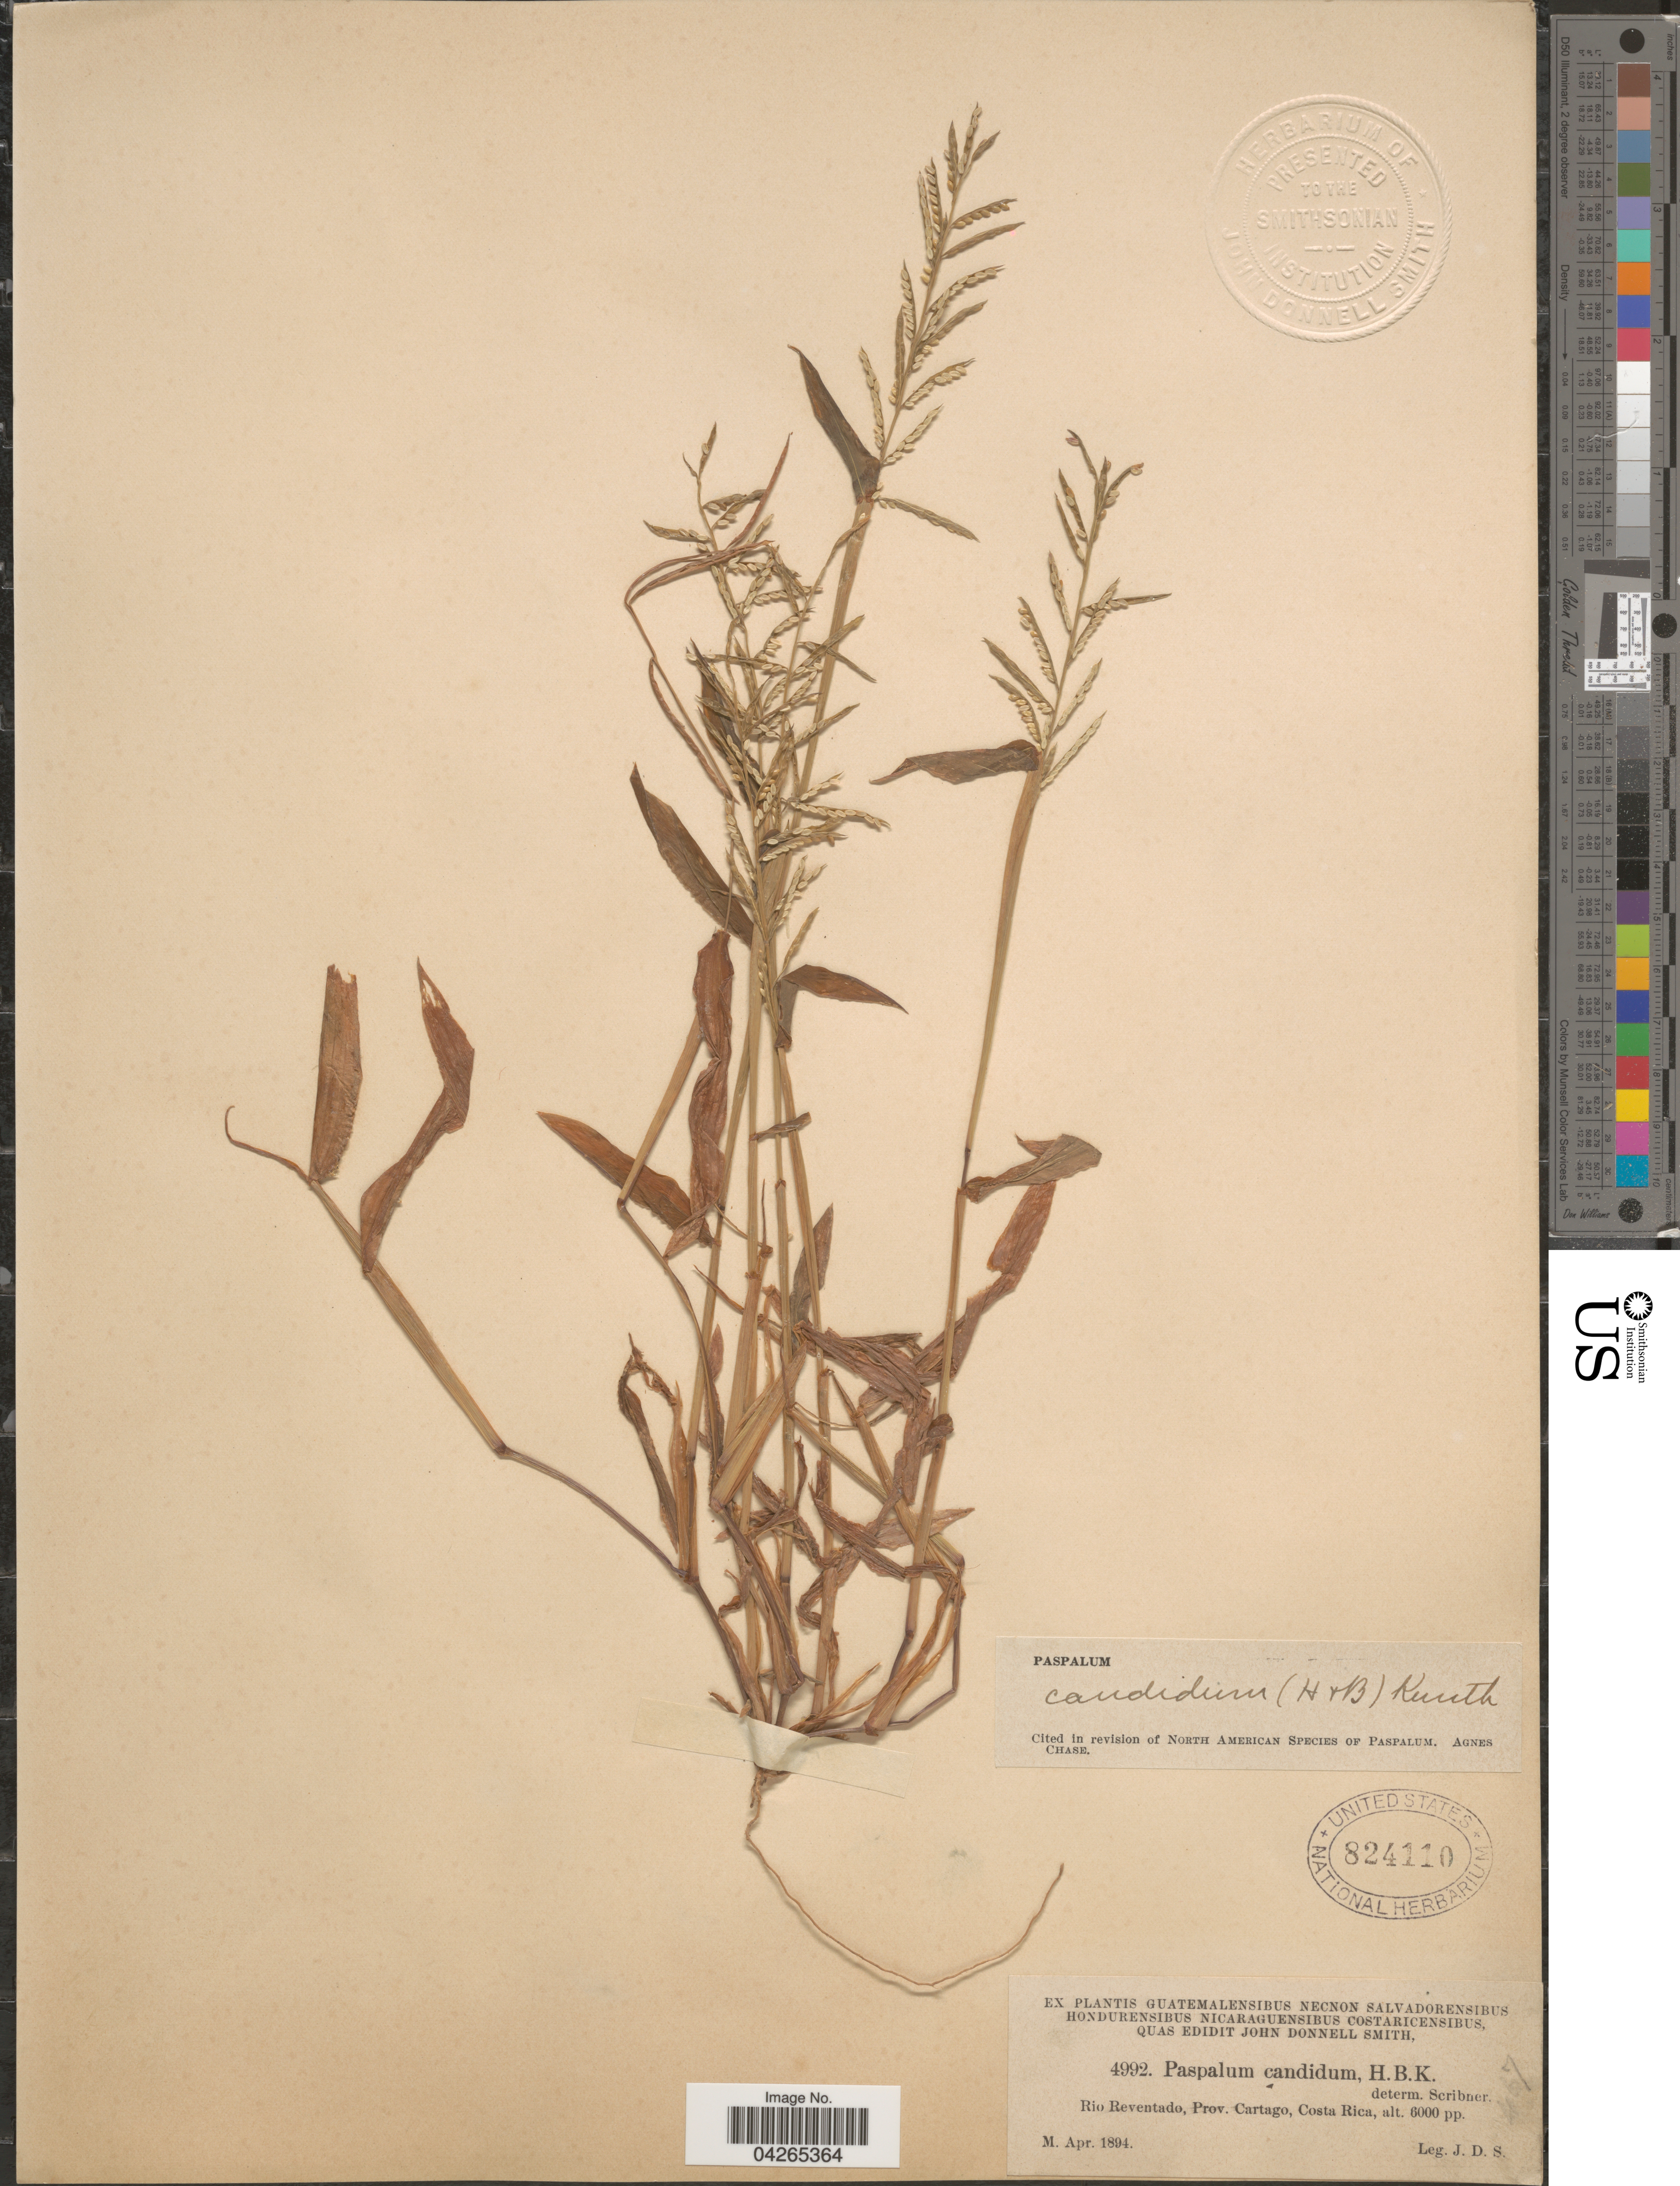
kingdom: Plantae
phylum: Tracheophyta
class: Liliopsida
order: Poales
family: Poaceae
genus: Paspalum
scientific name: Paspalum candidum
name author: (Humb. & Bonpl. ex Fleugge) Kunth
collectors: J. Donnell Smith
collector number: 4992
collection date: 1894-04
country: Costa Rica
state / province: Cartago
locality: Rio Reventado.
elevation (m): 1829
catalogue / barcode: US 824110